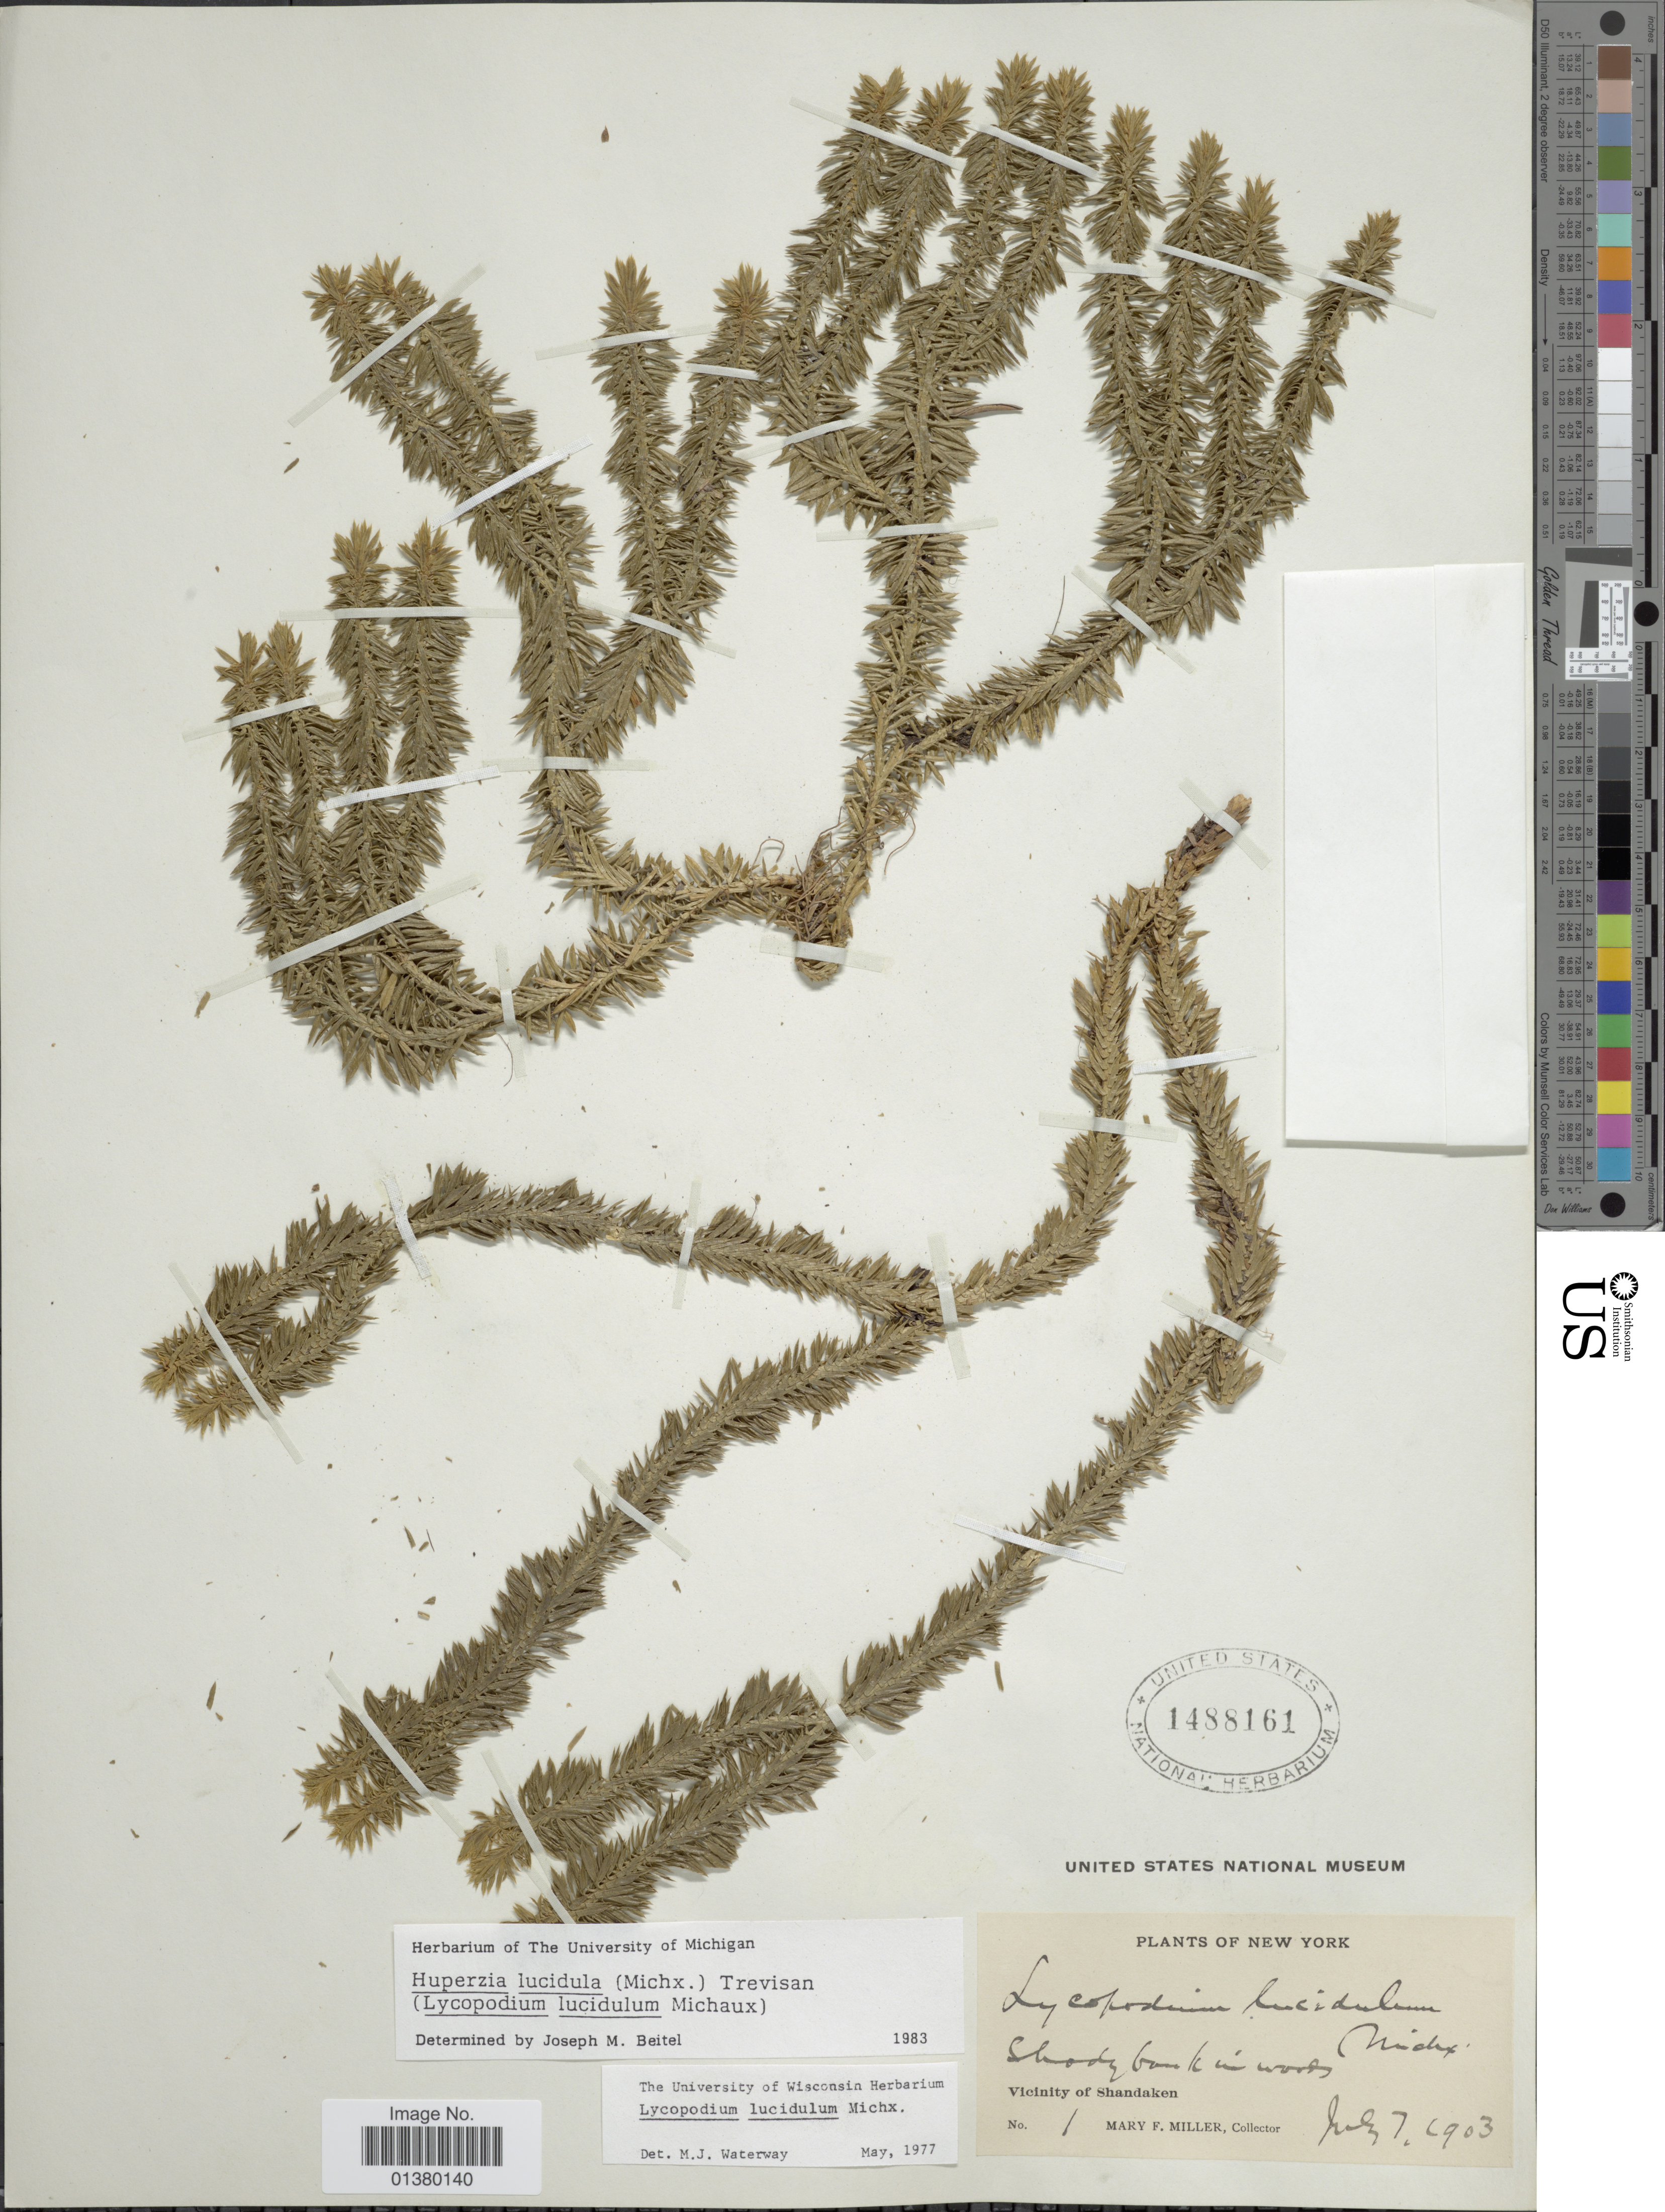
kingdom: Plantae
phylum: Tracheophyta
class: Lycopodiopsida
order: Lycopodiales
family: Lycopodiaceae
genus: Huperzia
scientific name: Huperzia lucidula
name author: (Michx.) Trevis.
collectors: M. F. Miller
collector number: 1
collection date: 1903-07-07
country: United States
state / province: New York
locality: Vicinity of Shandaken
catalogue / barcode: US 1488161